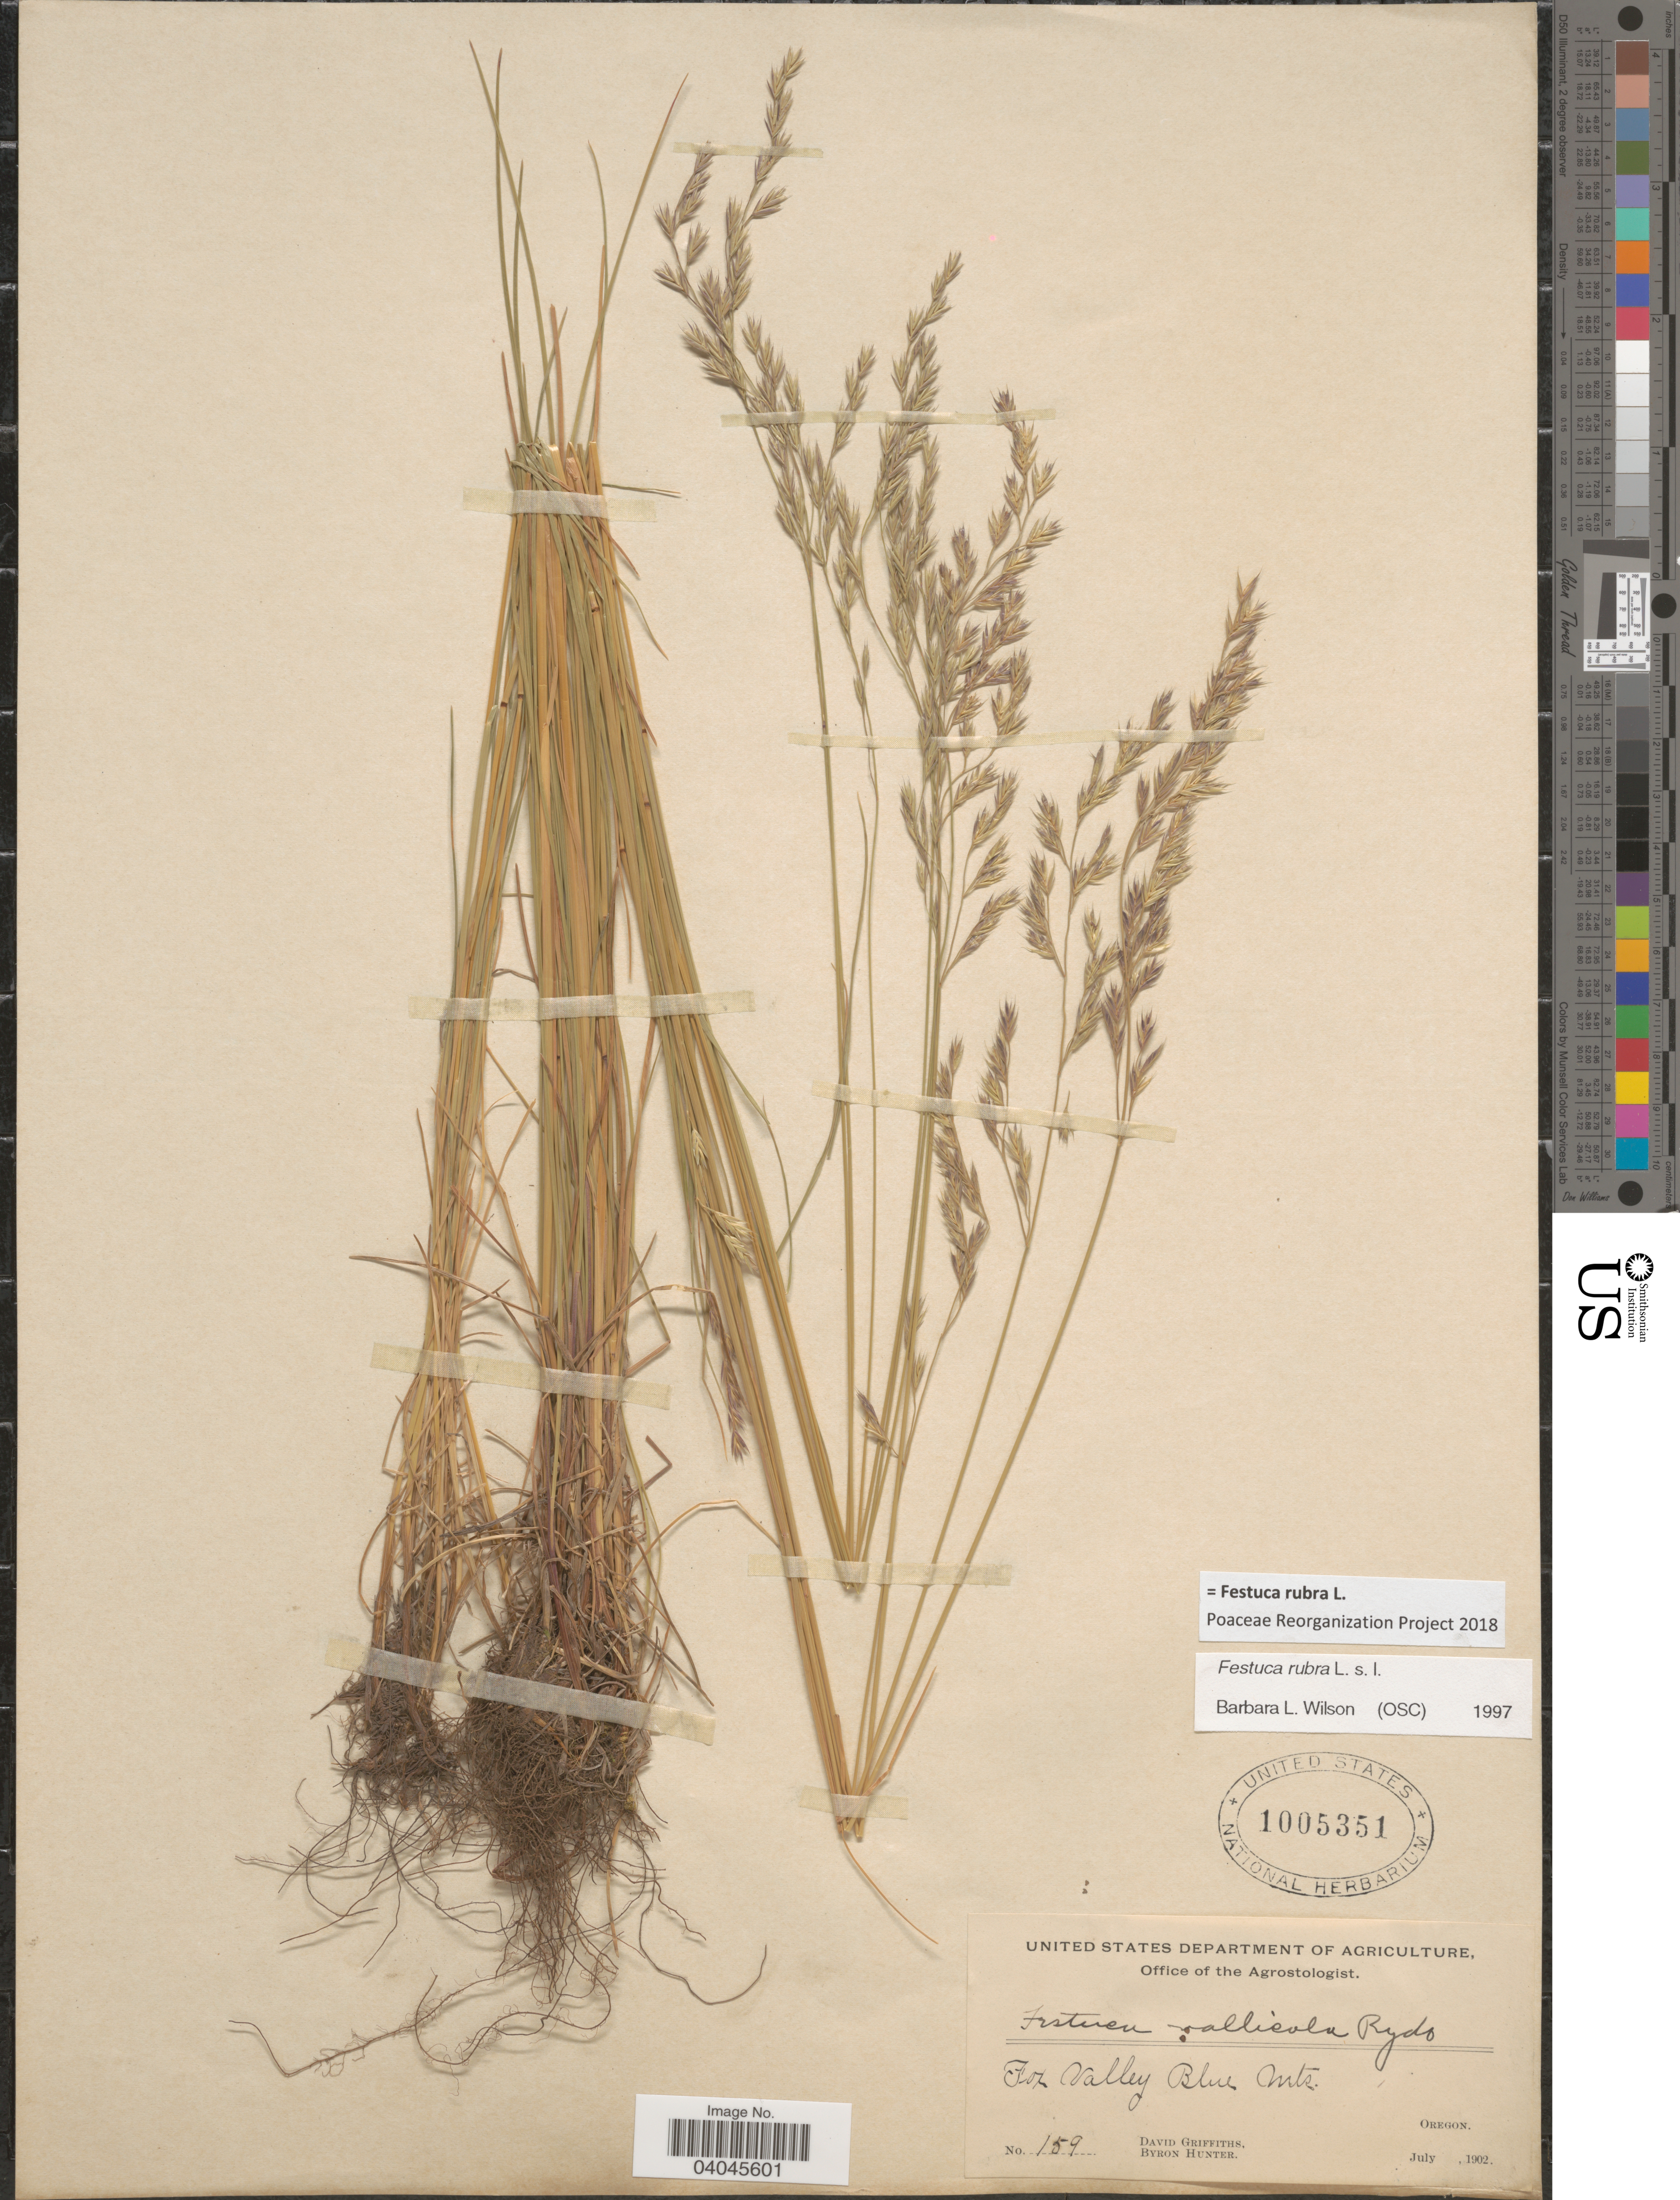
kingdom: Plantae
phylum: Tracheophyta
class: Liliopsida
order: Poales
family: Poaceae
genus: Festuca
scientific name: Festuca rubra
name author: L.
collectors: D. Griffiths & B. Hunter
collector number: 159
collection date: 1902-07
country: United States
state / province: Oregon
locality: Fox Valley Blue Mts.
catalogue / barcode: US 1005351